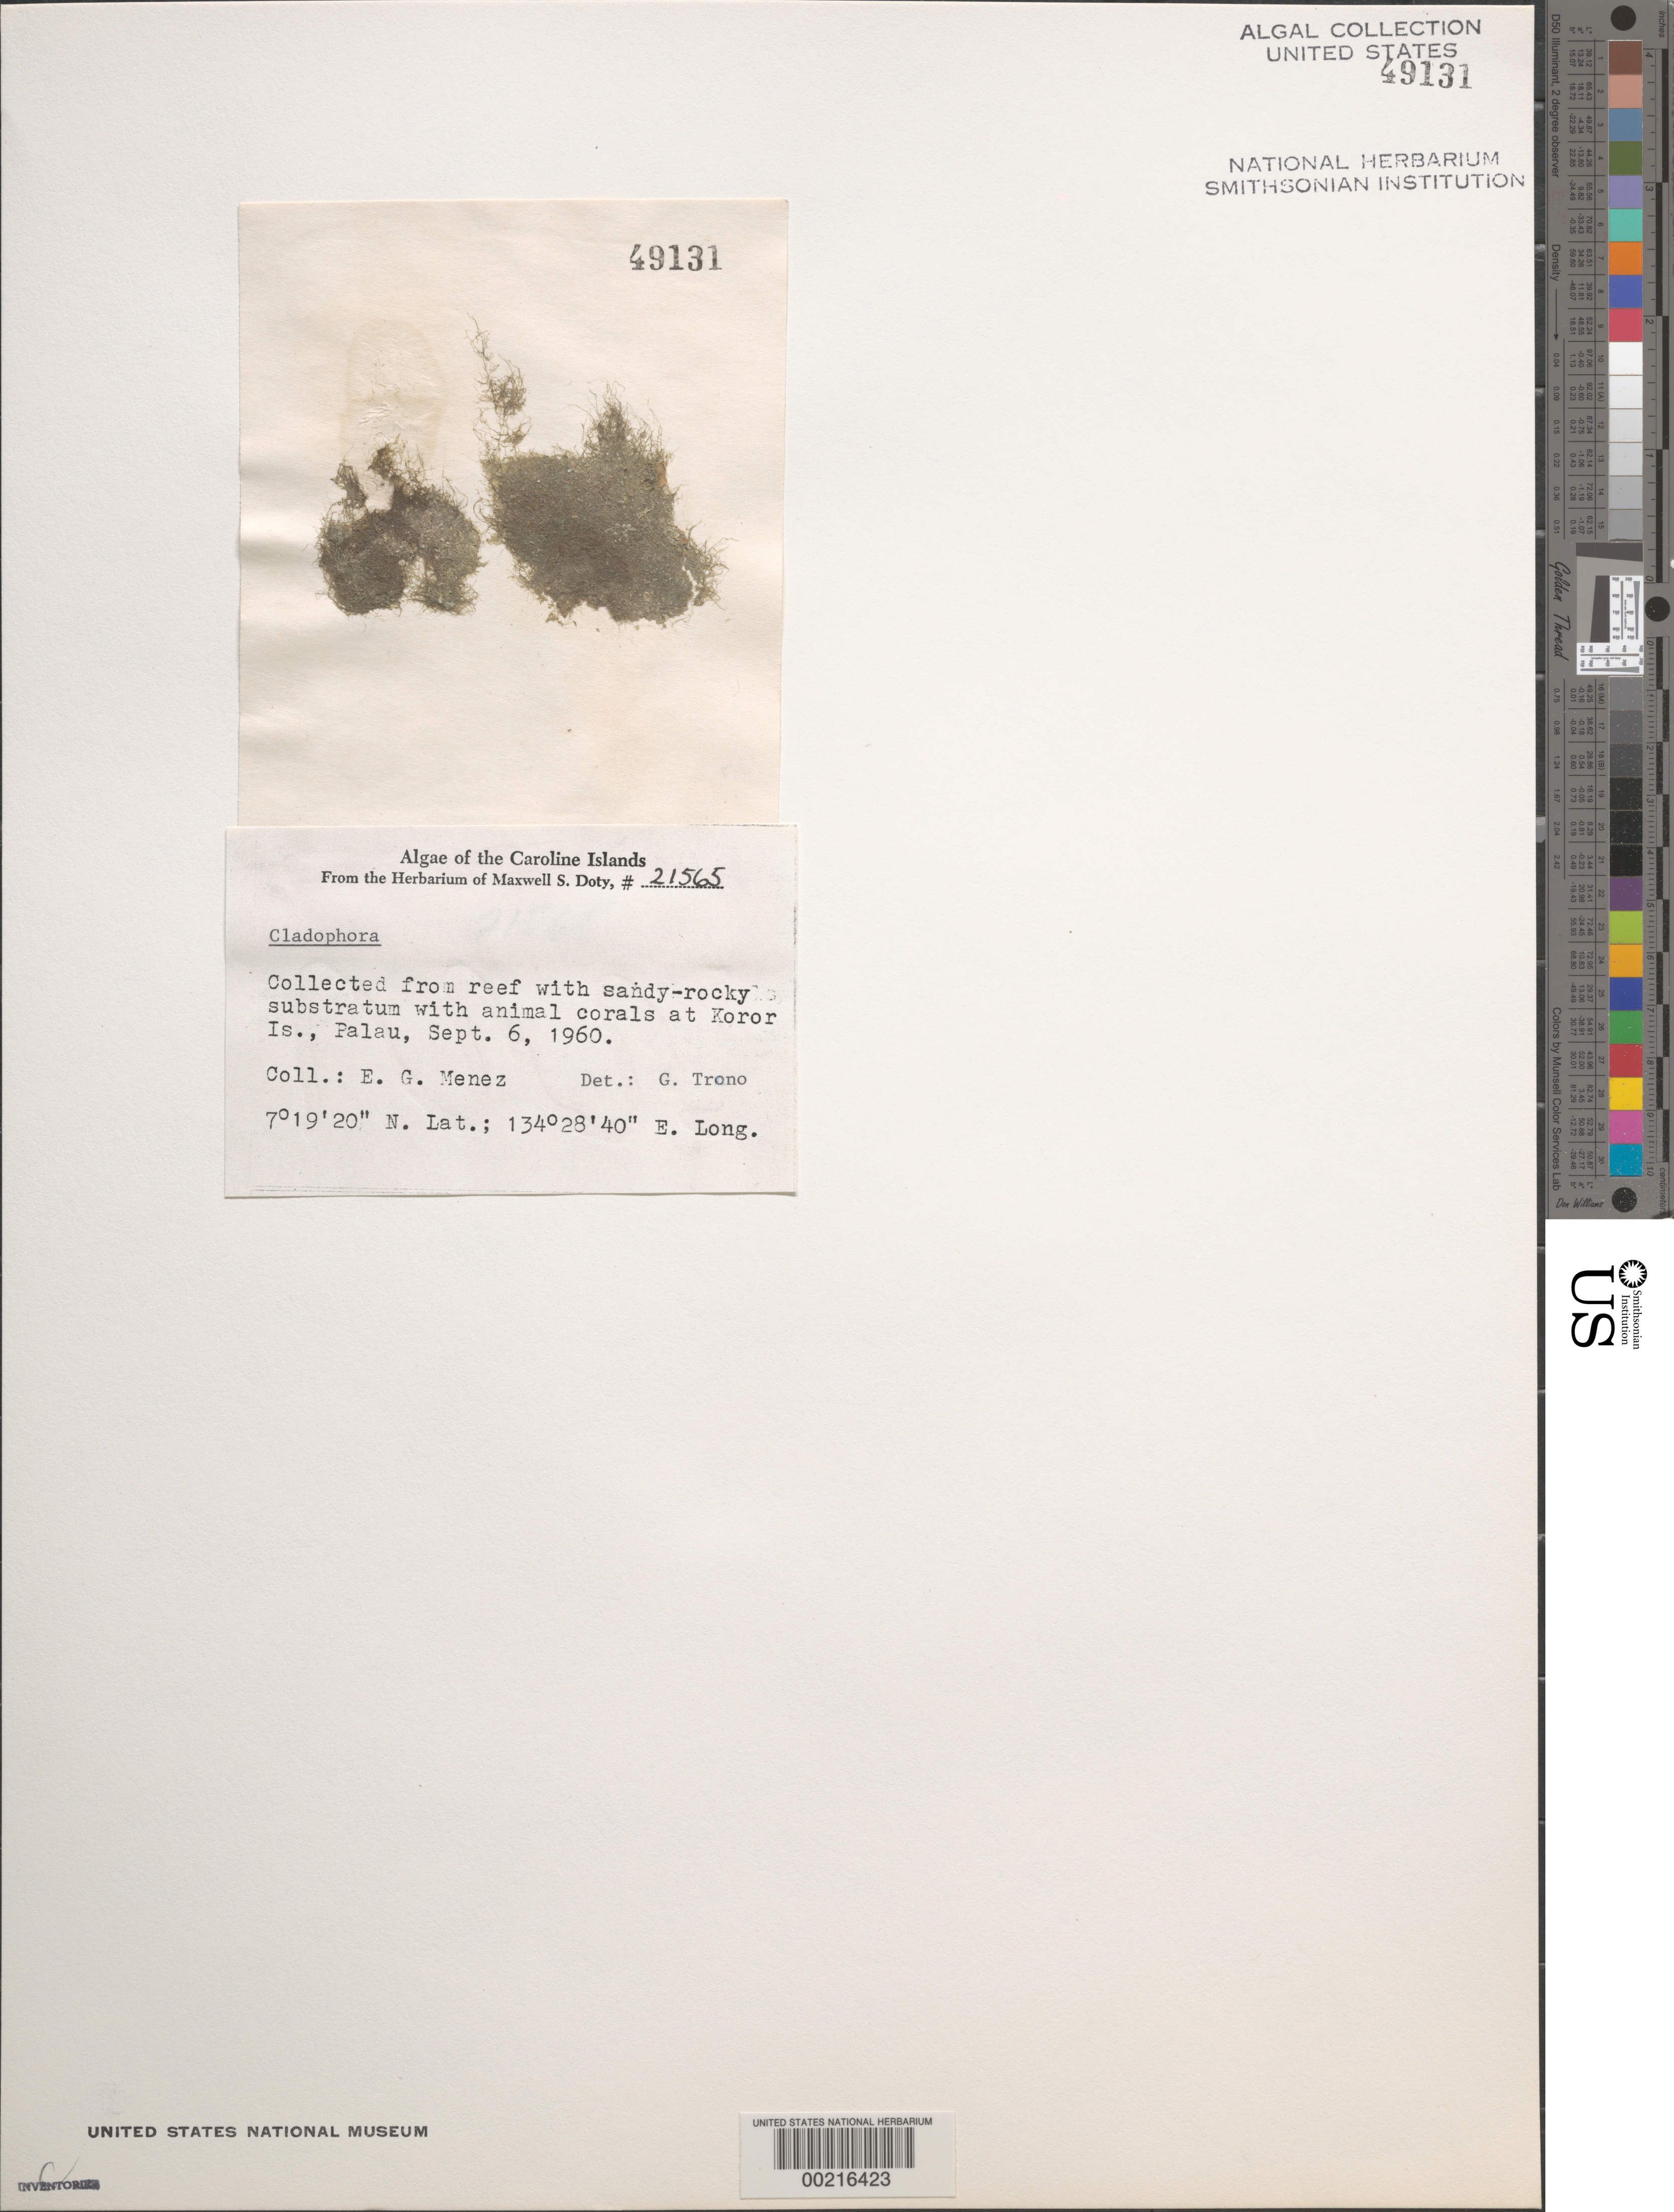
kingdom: Plantae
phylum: Chlorophyta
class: Ulvophyceae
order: Cladophorales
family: Cladophoraceae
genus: Cladophora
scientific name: Cladophora sp.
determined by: Trono, Gavino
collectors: Meñez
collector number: MSD 21565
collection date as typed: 06 Sep 1960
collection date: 1960-09-06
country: Palau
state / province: Koror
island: Oreor (Koror)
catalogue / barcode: US 49131